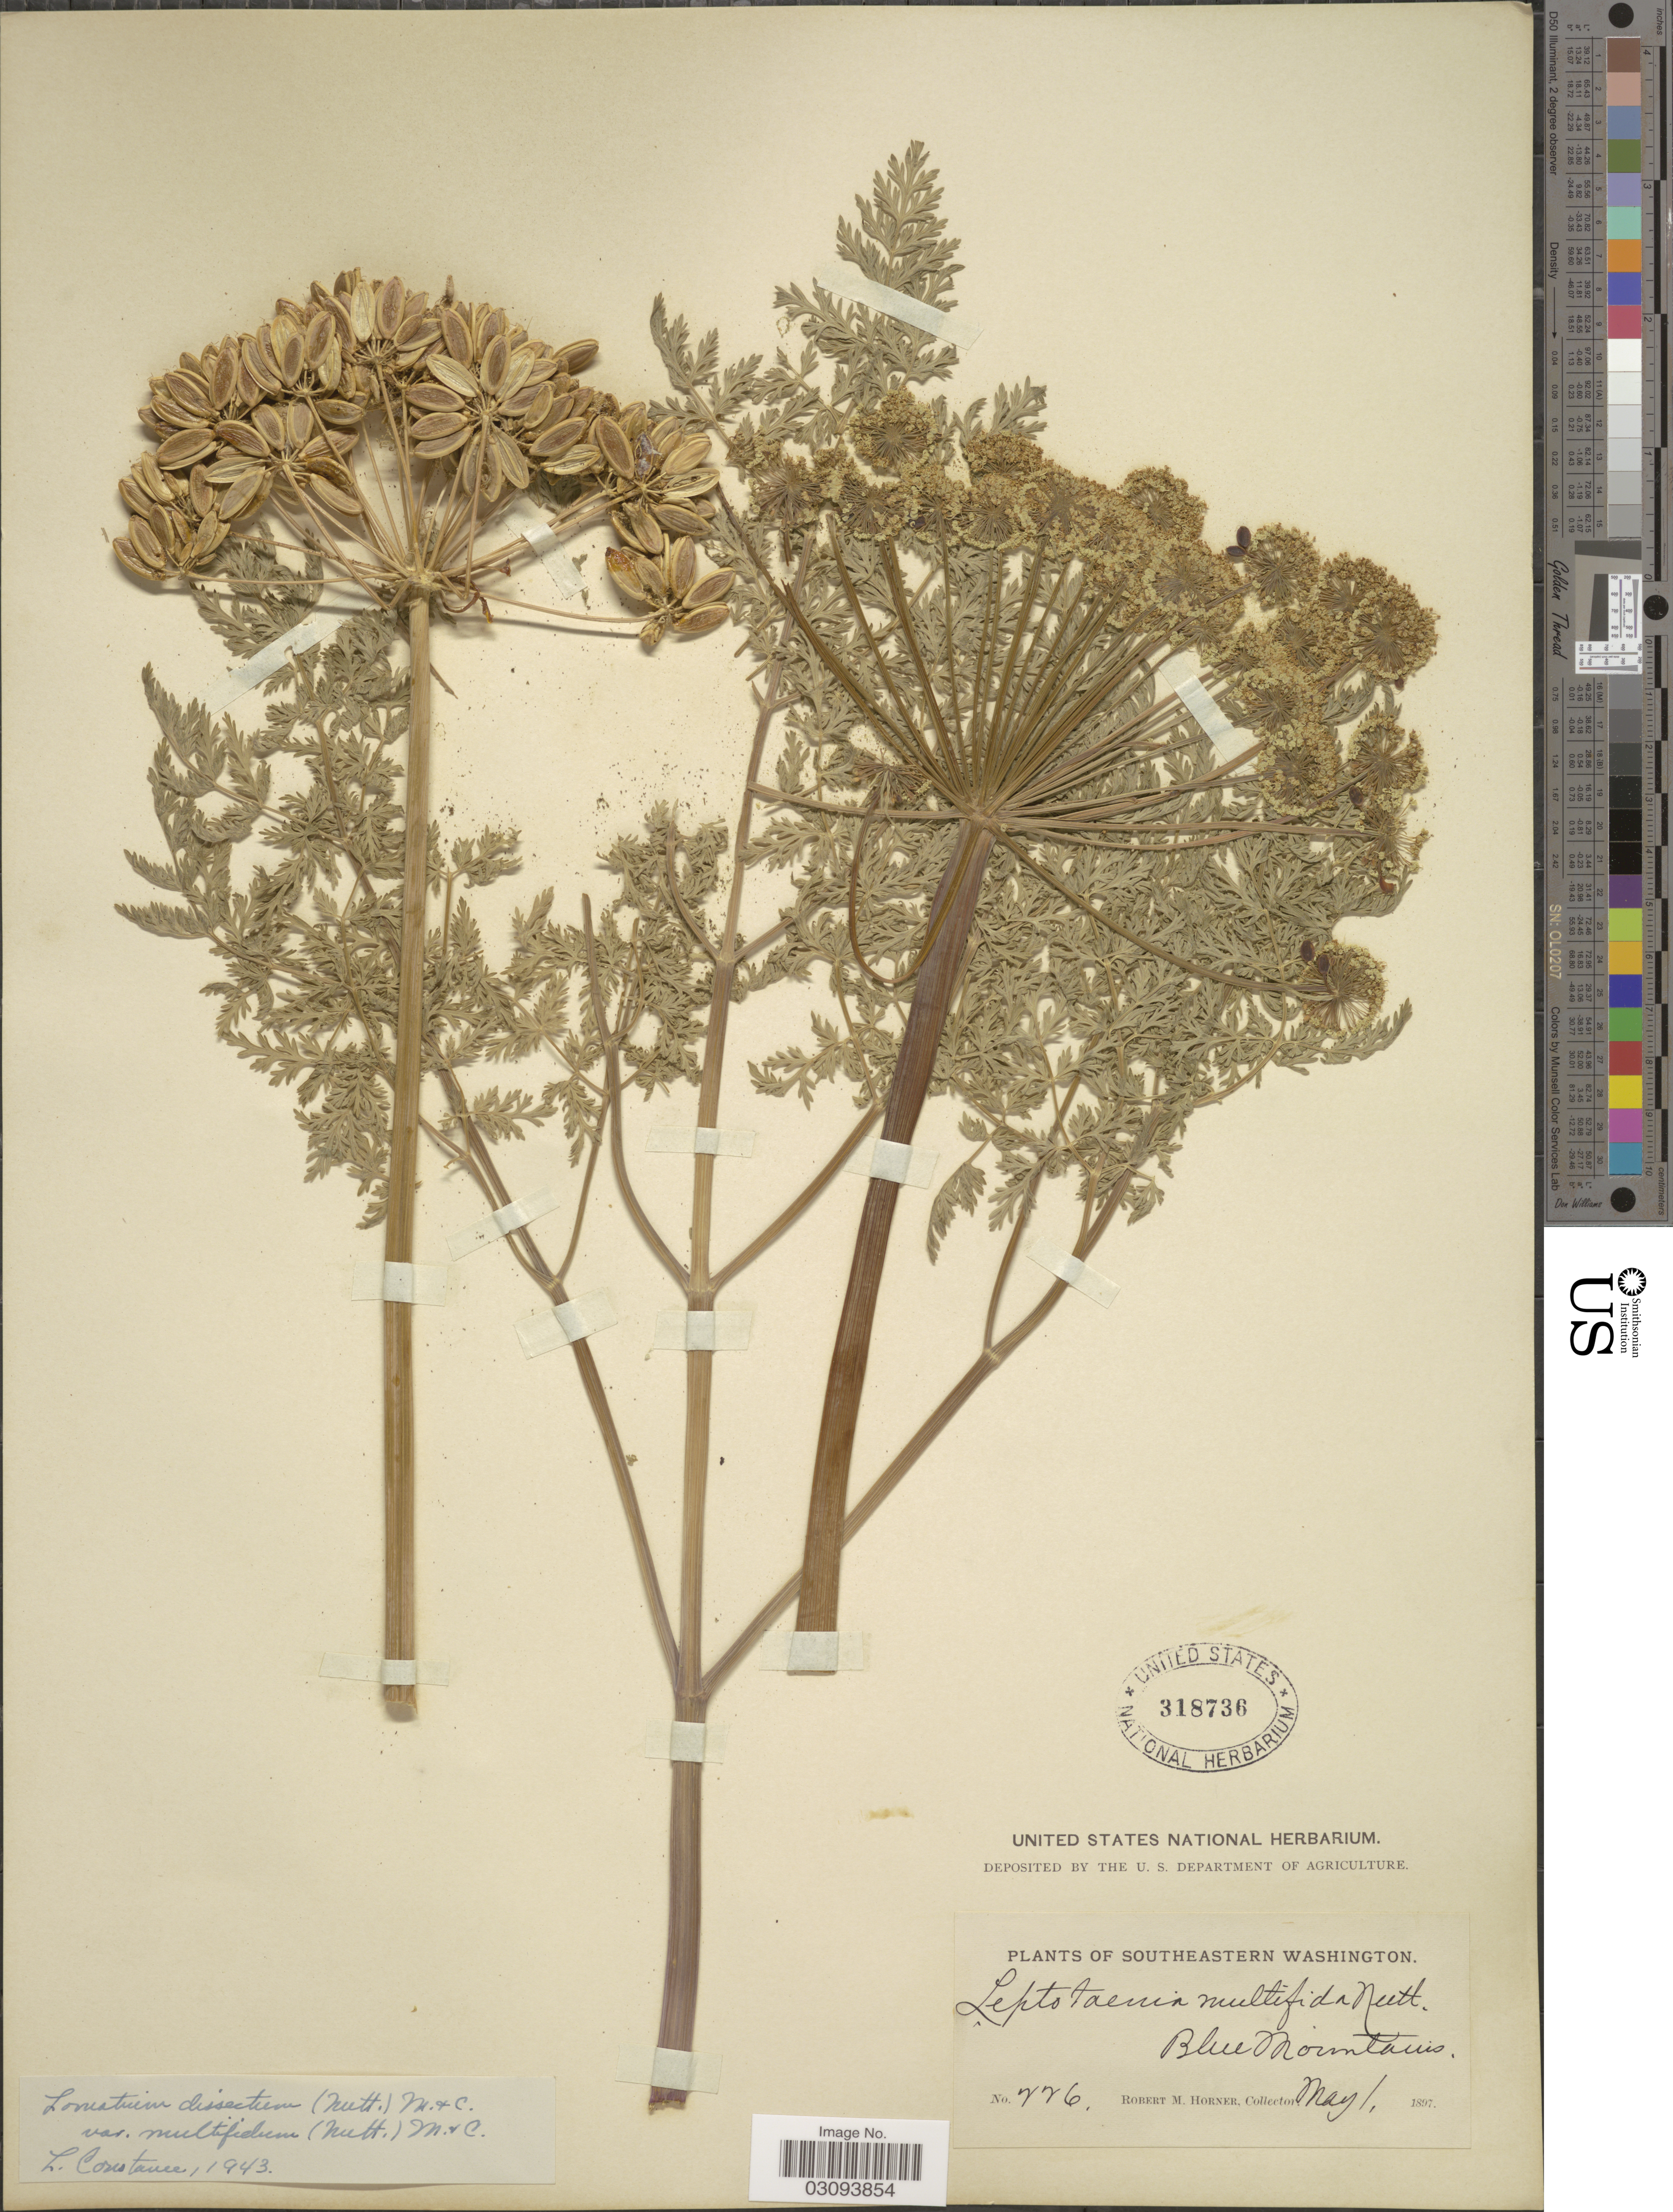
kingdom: Plantae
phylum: Tracheophyta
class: Magnoliopsida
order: Apiales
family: Apiaceae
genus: Lomatium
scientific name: Lomatium dissectum var. multifidum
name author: (Nutt.) Mathias & Constance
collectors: R. Horner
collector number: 226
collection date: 1897-05-01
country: United States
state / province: Washington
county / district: Clallam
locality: Southeastern Washington. Blue Mountains.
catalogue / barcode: US 318736